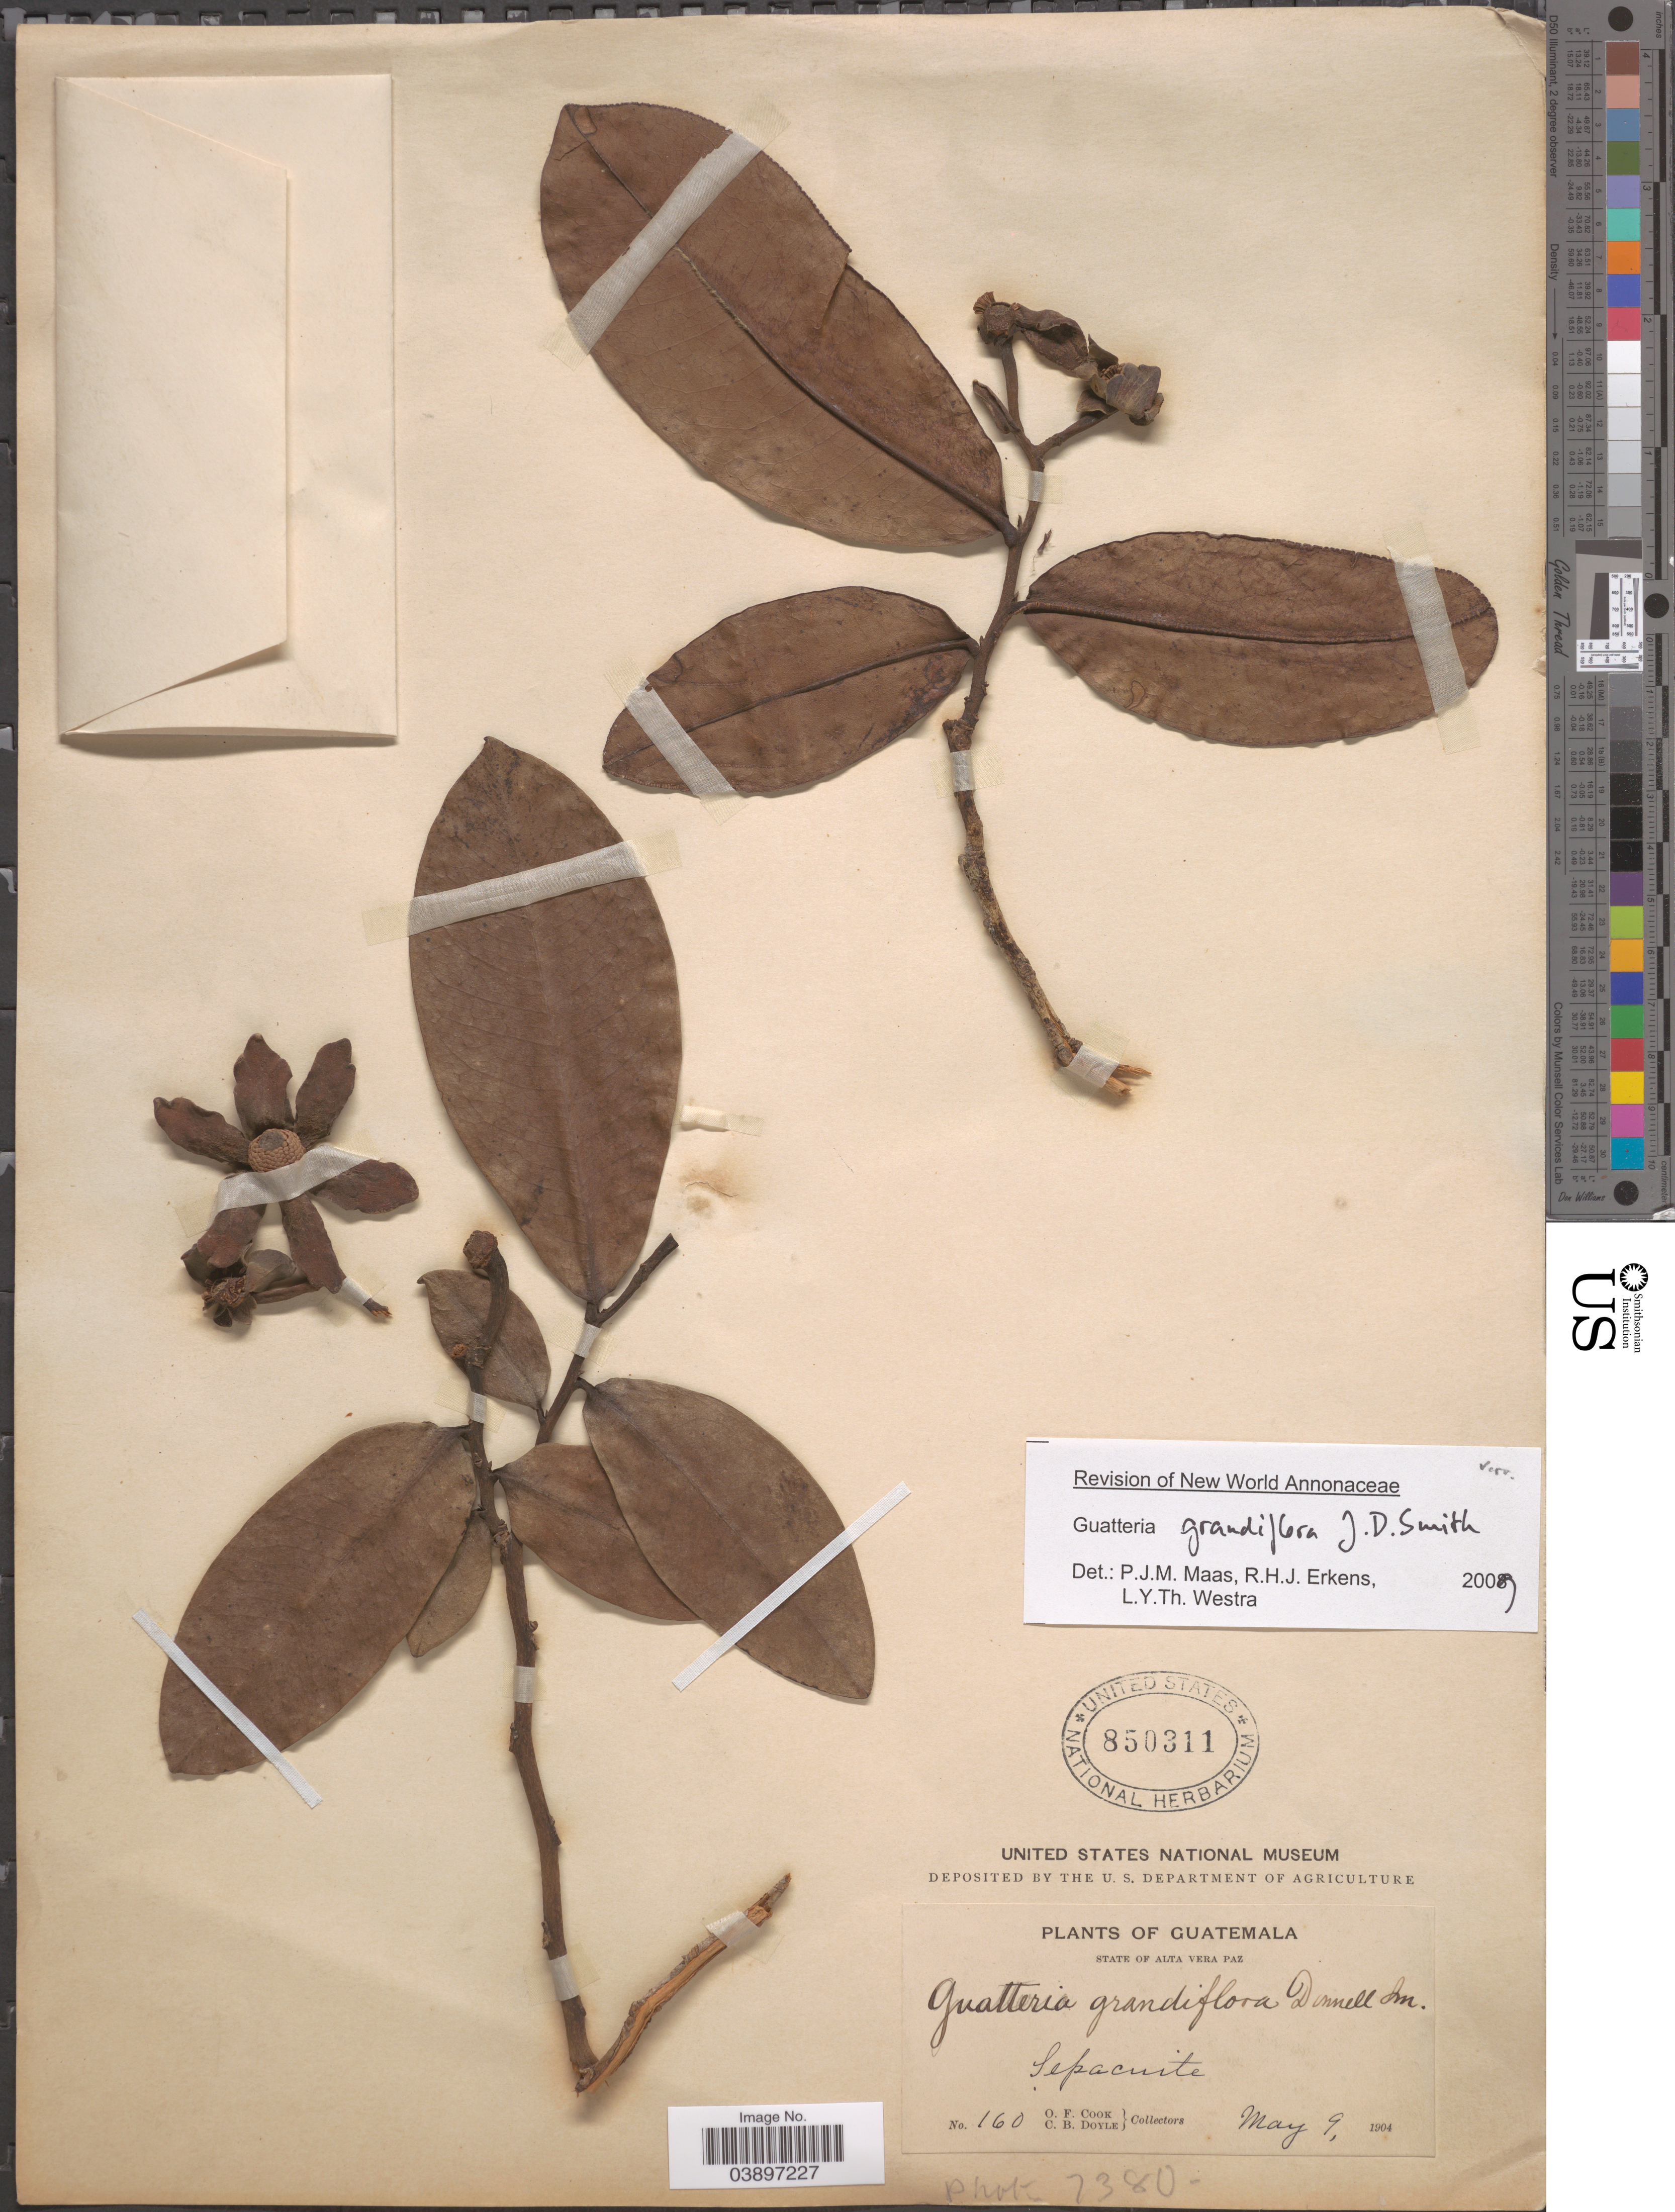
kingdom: Plantae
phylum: Tracheophyta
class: Magnoliopsida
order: Magnoliales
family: Annonaceae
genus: Guatteria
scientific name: Guatteria grandiflora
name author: Donn. Sm.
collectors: O. F. Cook & C. Doyle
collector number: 160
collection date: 1904-05-09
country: Guatemala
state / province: Alta Verapaz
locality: Sepacuite.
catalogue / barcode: US 850311